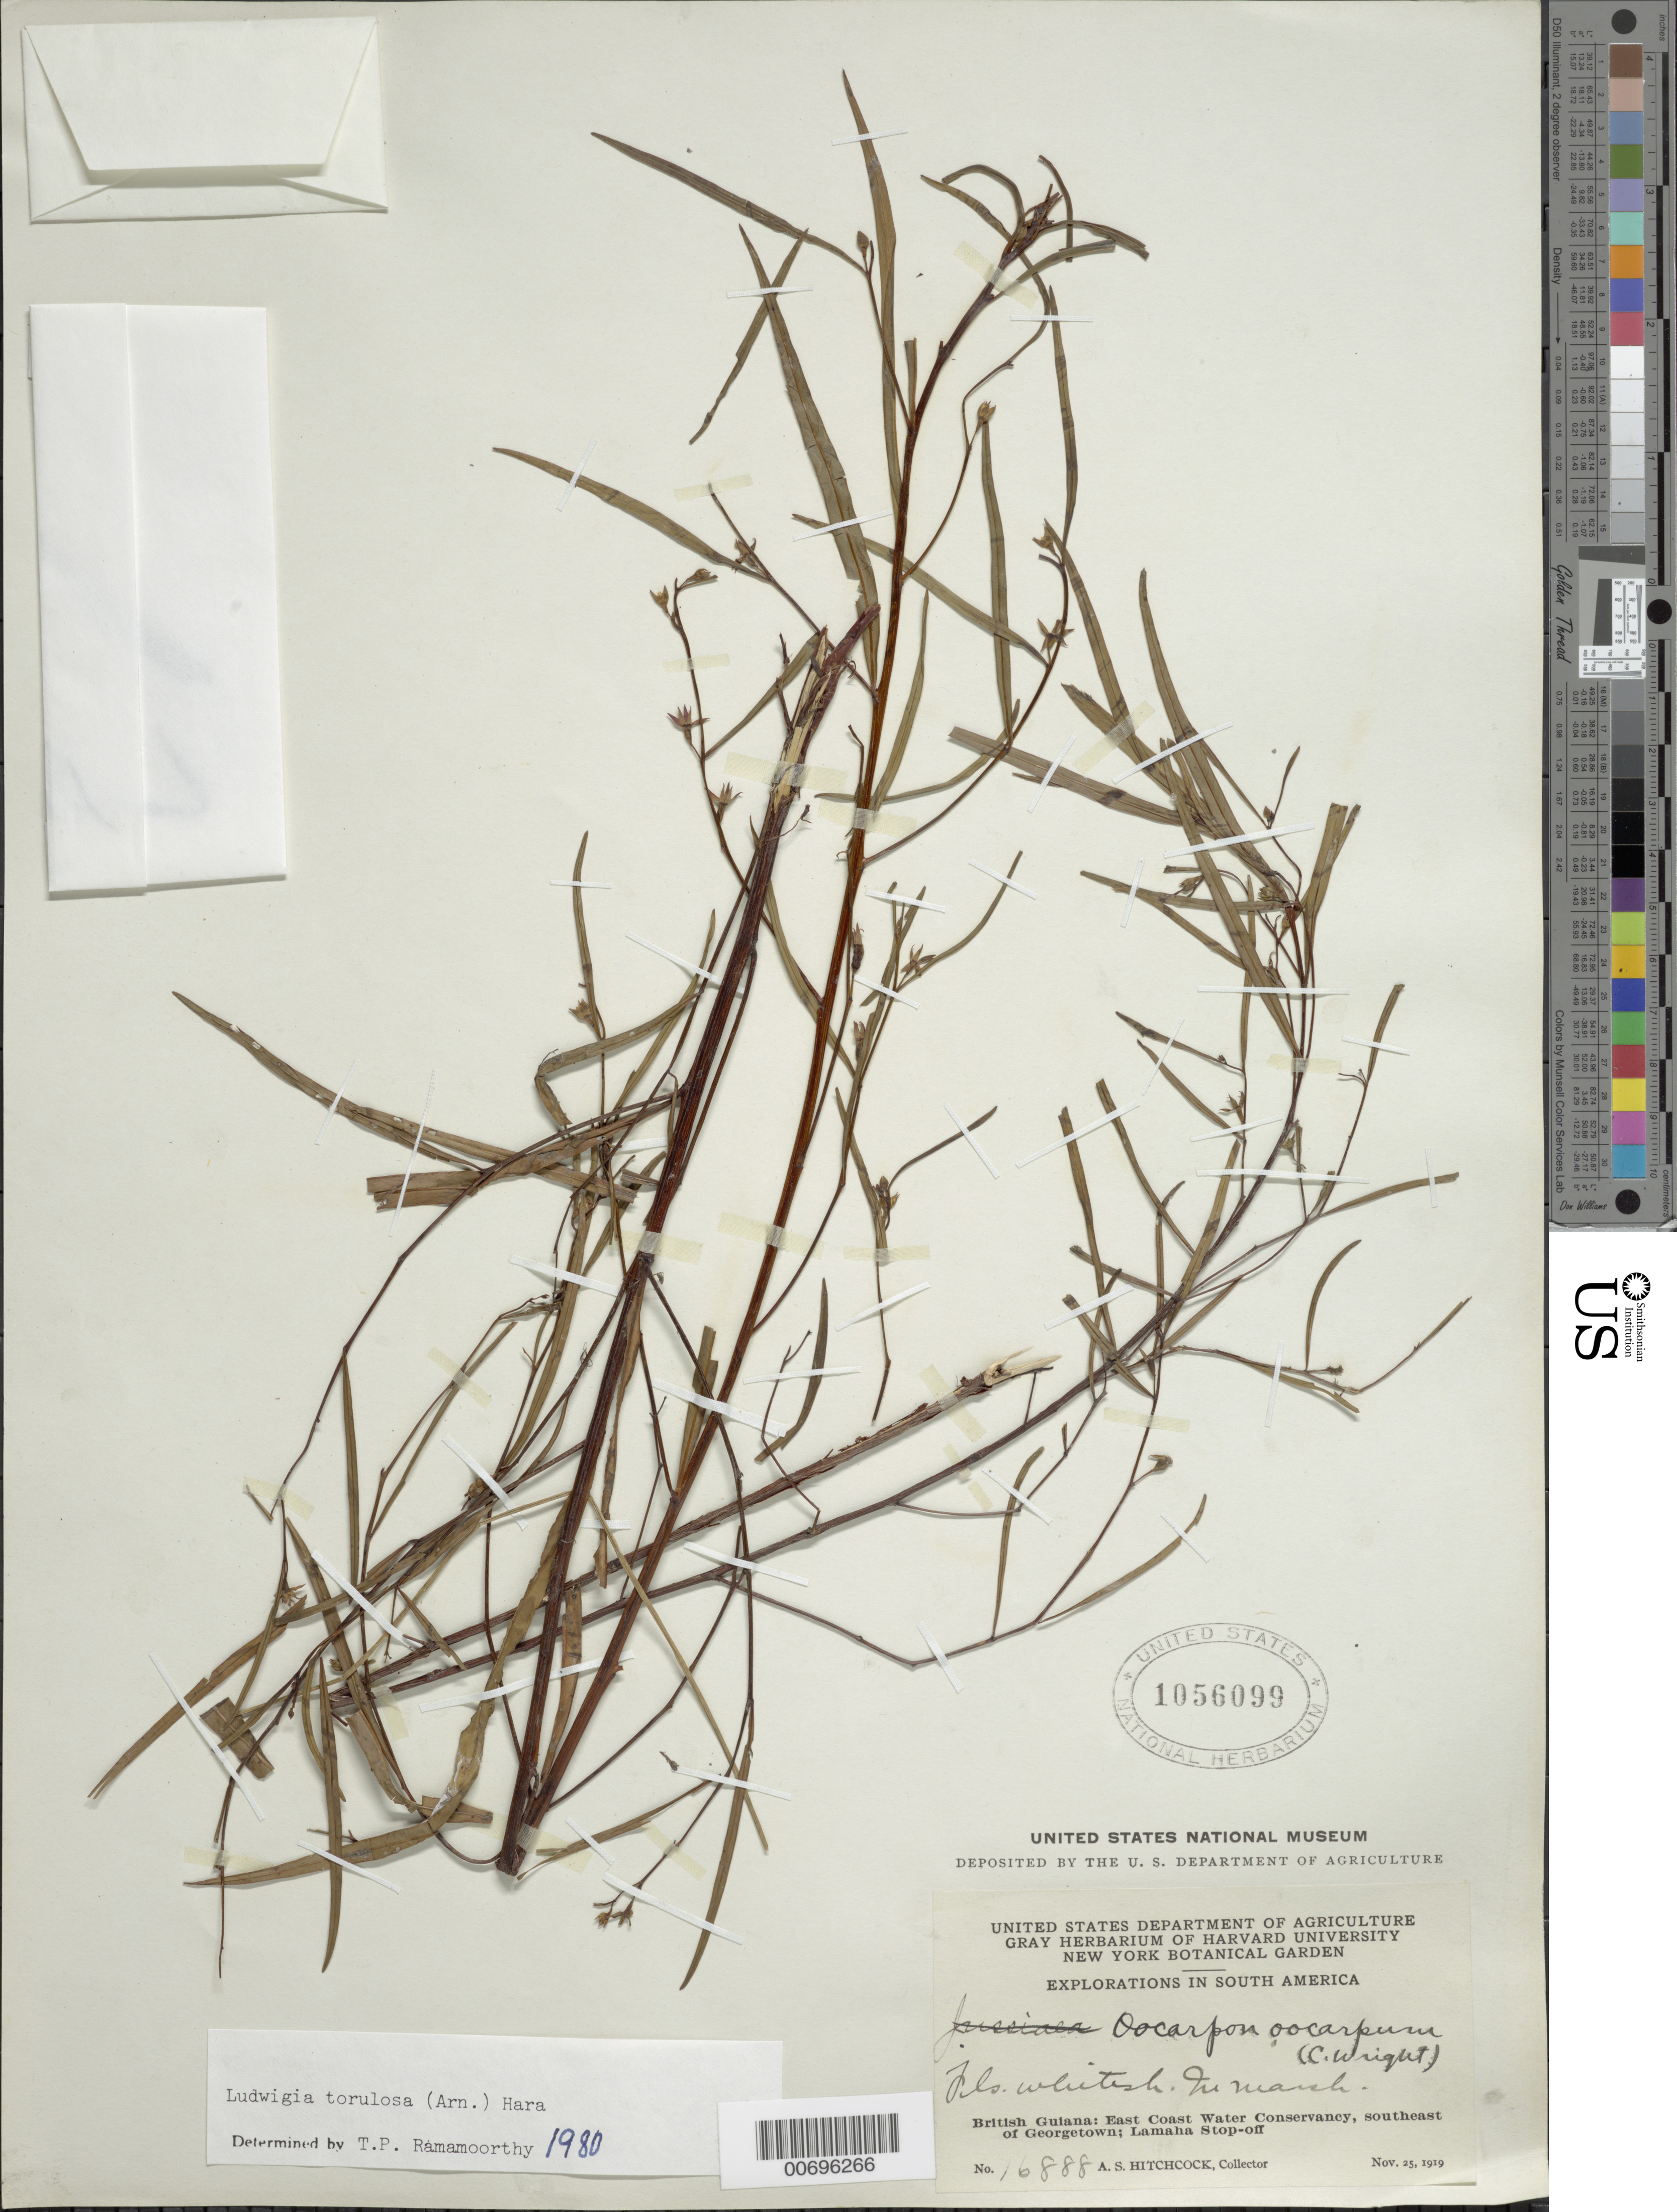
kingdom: Plantae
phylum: Tracheophyta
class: Magnoliopsida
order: Myrtales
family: Onagraceae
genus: Ludwigia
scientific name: Ludwigia torulosa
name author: (Arn.) H. Hara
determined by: Ramamoorthy, T. P.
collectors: A. S. Hitchcock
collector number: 16888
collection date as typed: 25-Nov-19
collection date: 1919-11-25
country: Guyana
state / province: Demerara-Mahaica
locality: Lamaha Stop-Off, Georgetown, SE of, East Coast Water Conservancy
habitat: Marsh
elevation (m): -2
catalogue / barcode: US 1056099